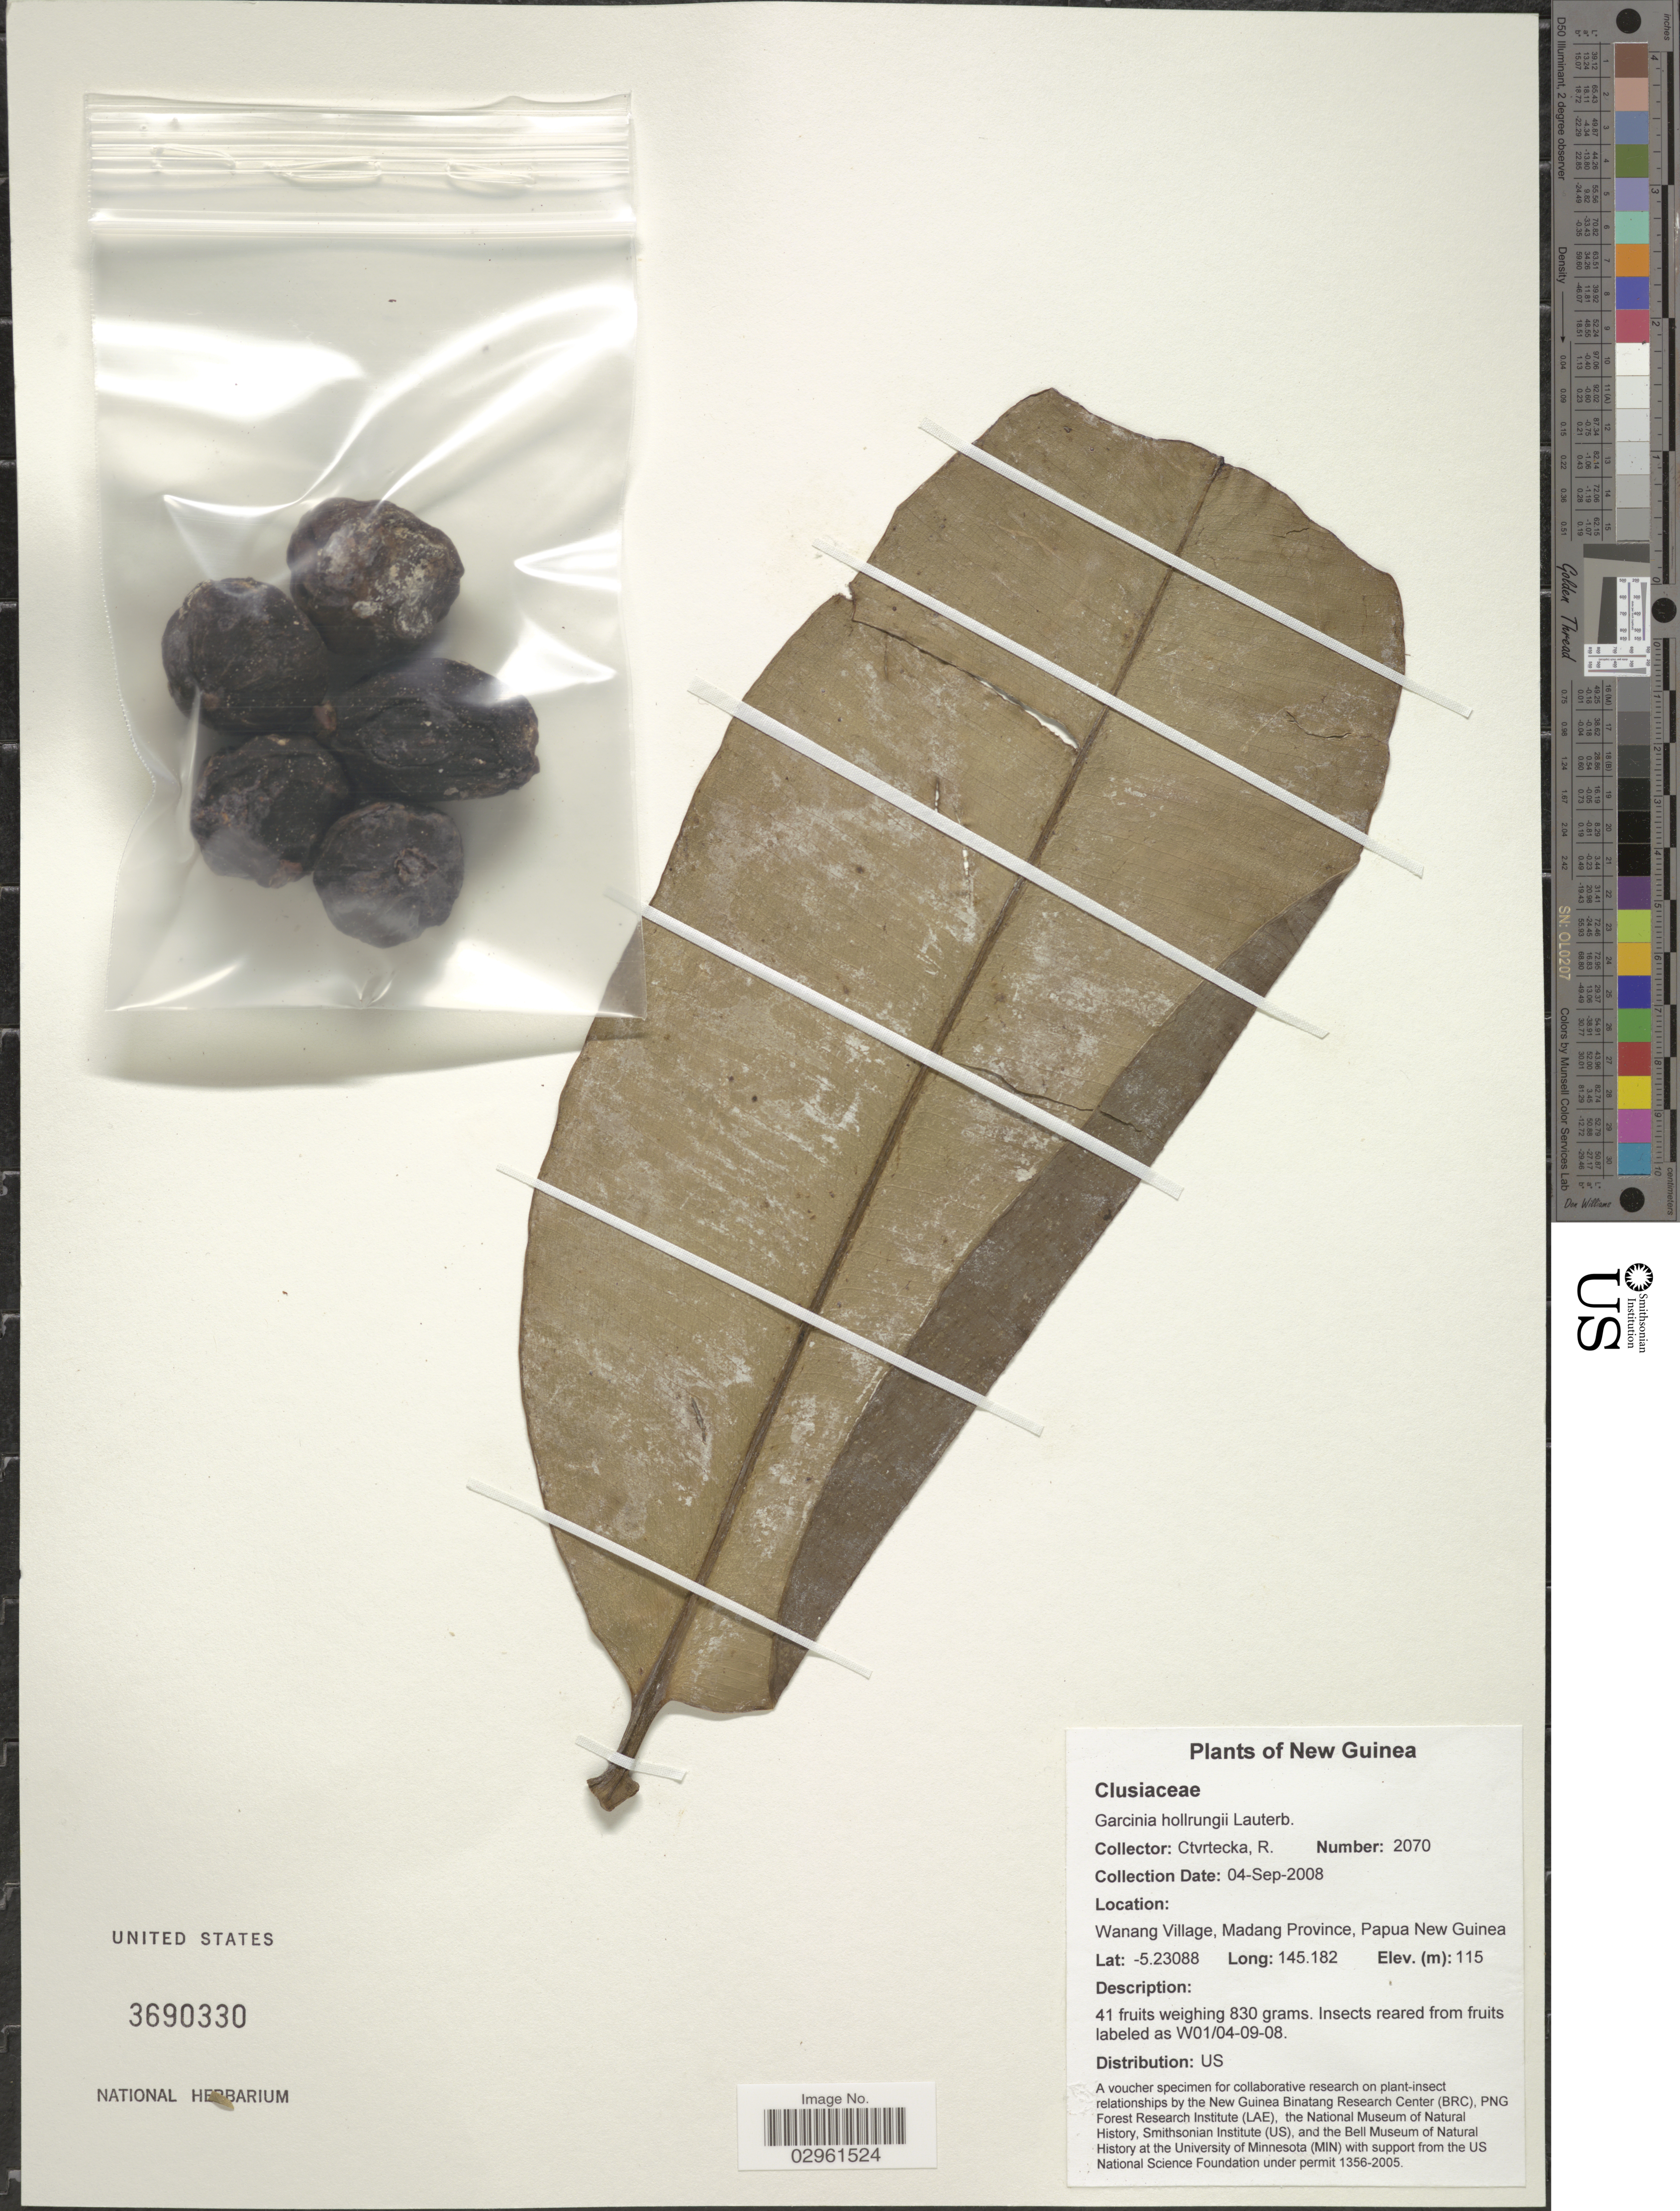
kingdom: Plantae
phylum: Tracheophyta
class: Magnoliopsida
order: Malpighiales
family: Clusiaceae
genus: Garcinia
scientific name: Garcinia hollrungii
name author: Lauterb.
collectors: R. Ctvrtecka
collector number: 2070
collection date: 2008-09-04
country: Papua New Guinea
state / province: Madang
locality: New Guinea, Wanang Village.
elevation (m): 115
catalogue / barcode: US 3690330